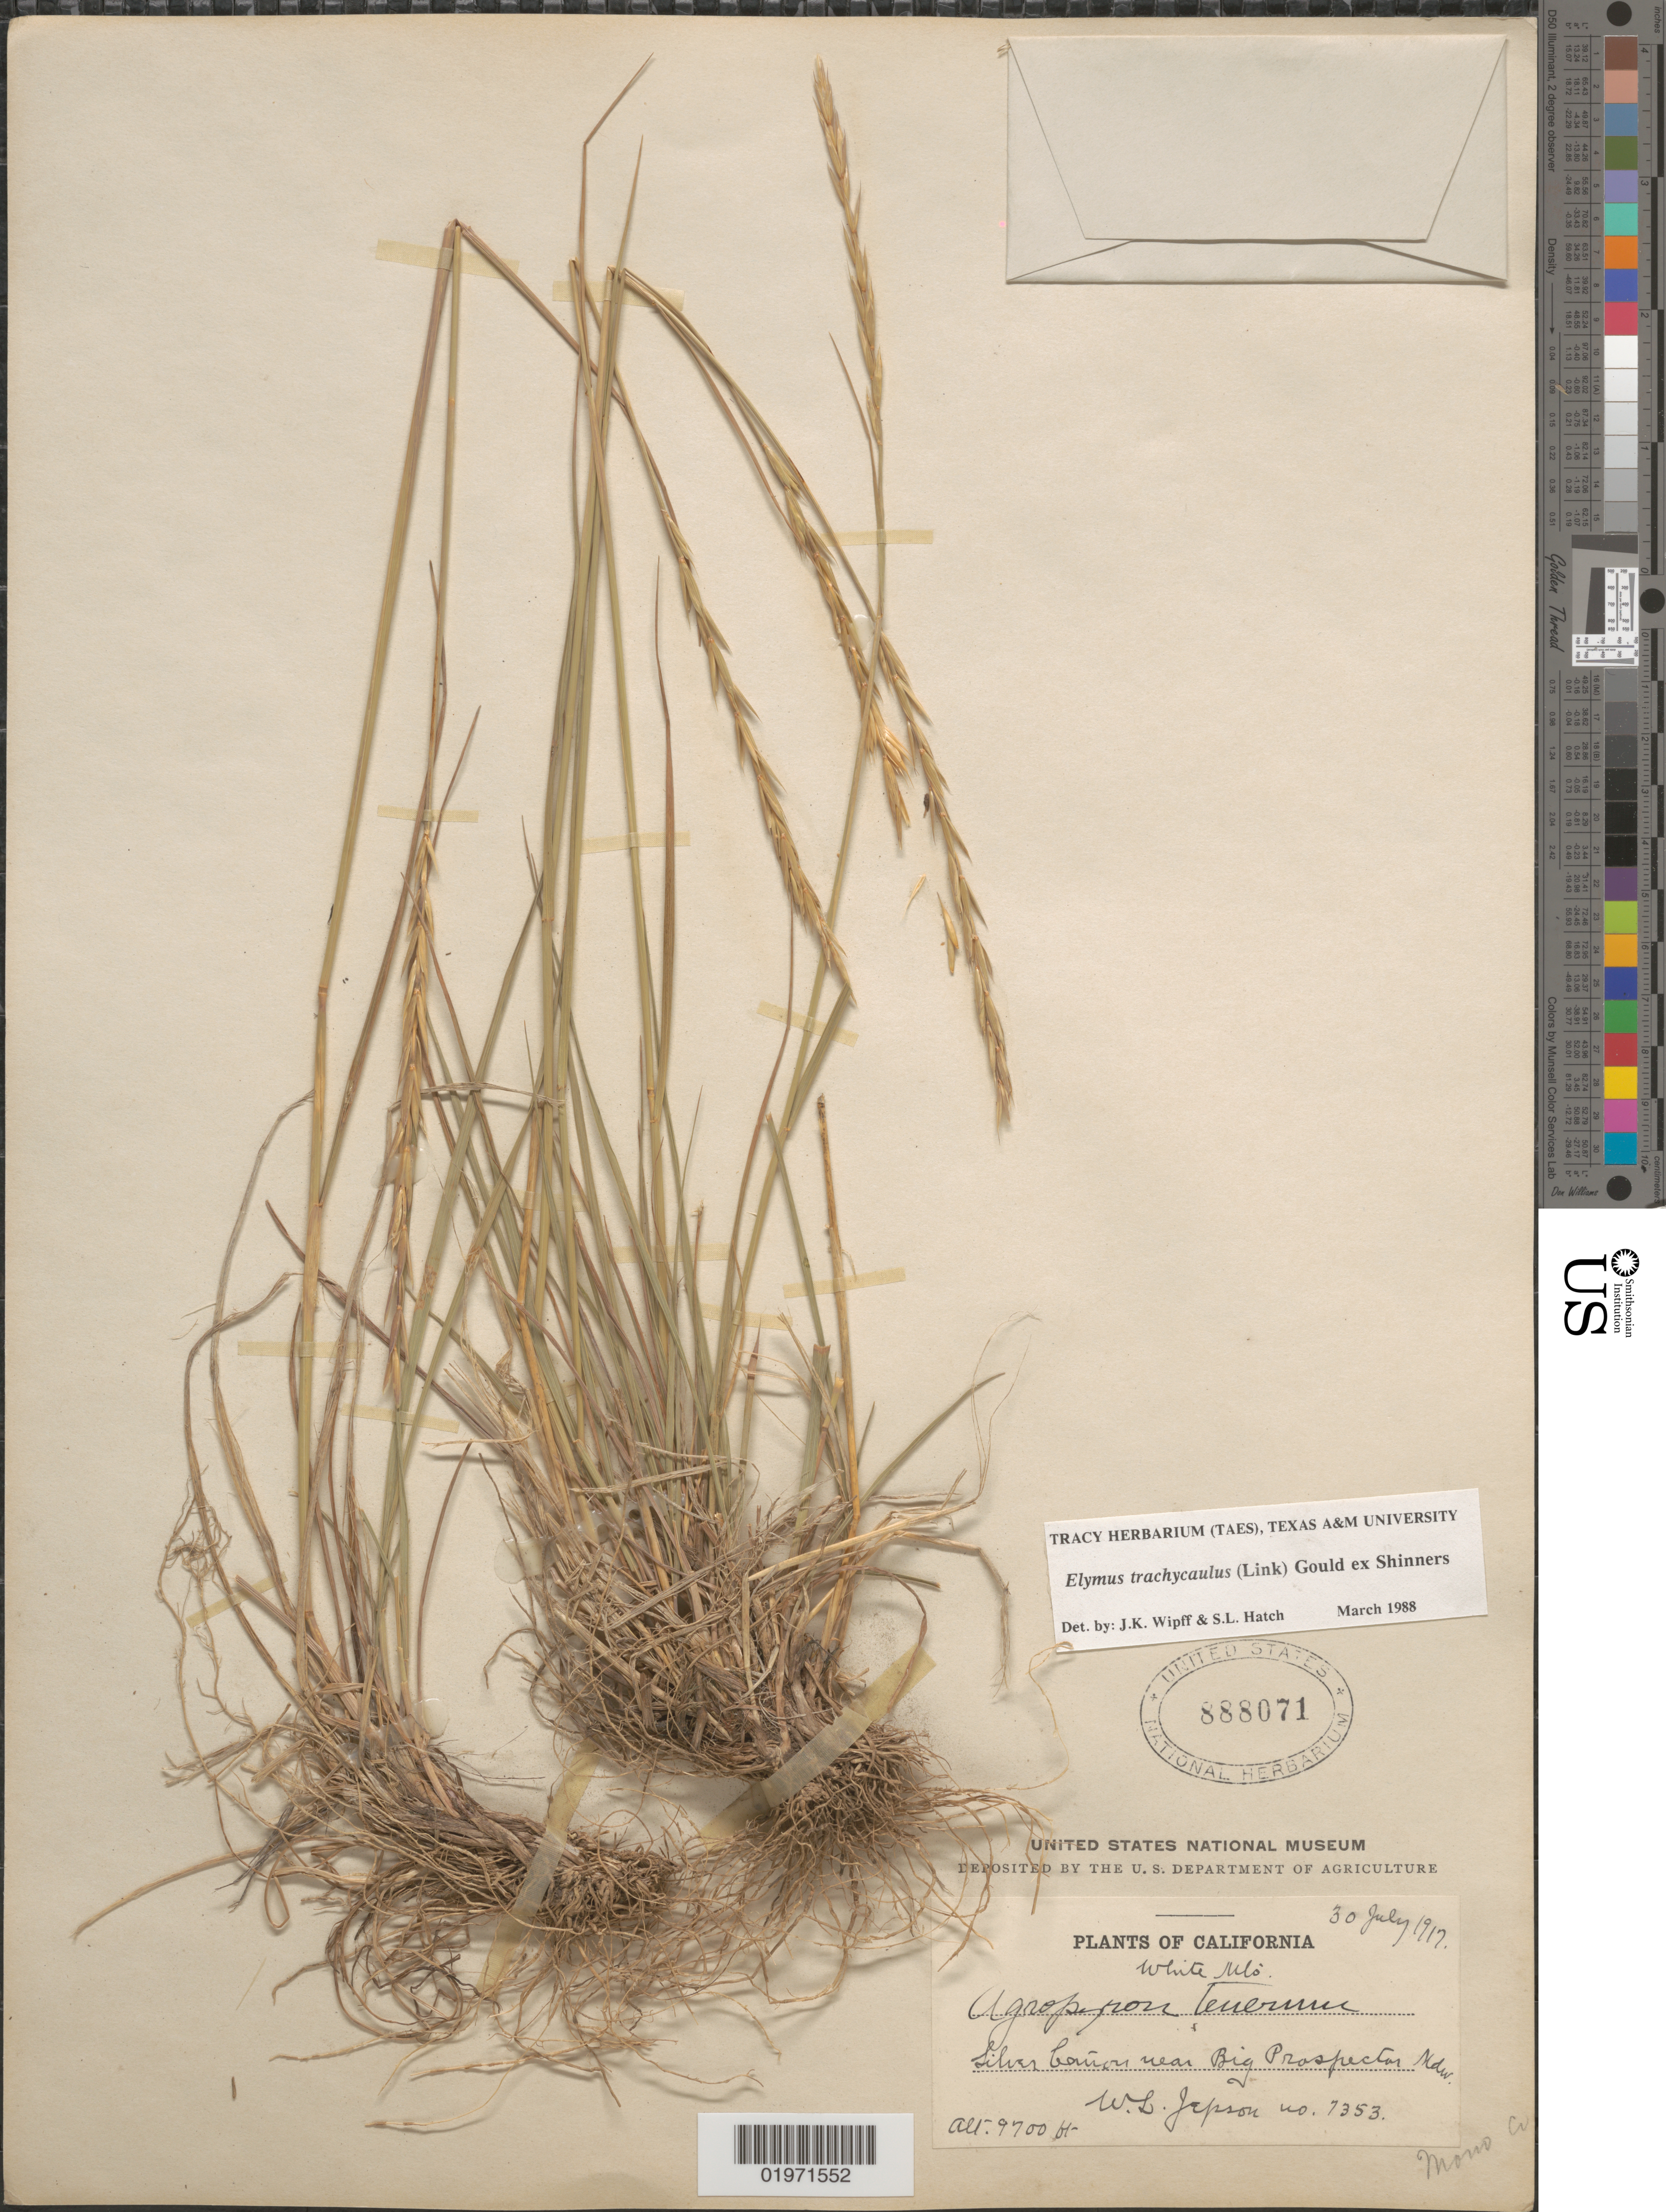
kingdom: Plantae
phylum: Tracheophyta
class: Liliopsida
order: Poales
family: Poaceae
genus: Elymus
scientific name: Elymus trachycaulus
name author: (Link) Gould ex Shinners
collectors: W. L. Jepson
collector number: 7353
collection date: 1917-07-30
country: United States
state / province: California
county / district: Mono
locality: White Mts. Silver Cañon near Big Prospector Mdw. Mono Co.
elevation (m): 2957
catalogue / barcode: US 888071